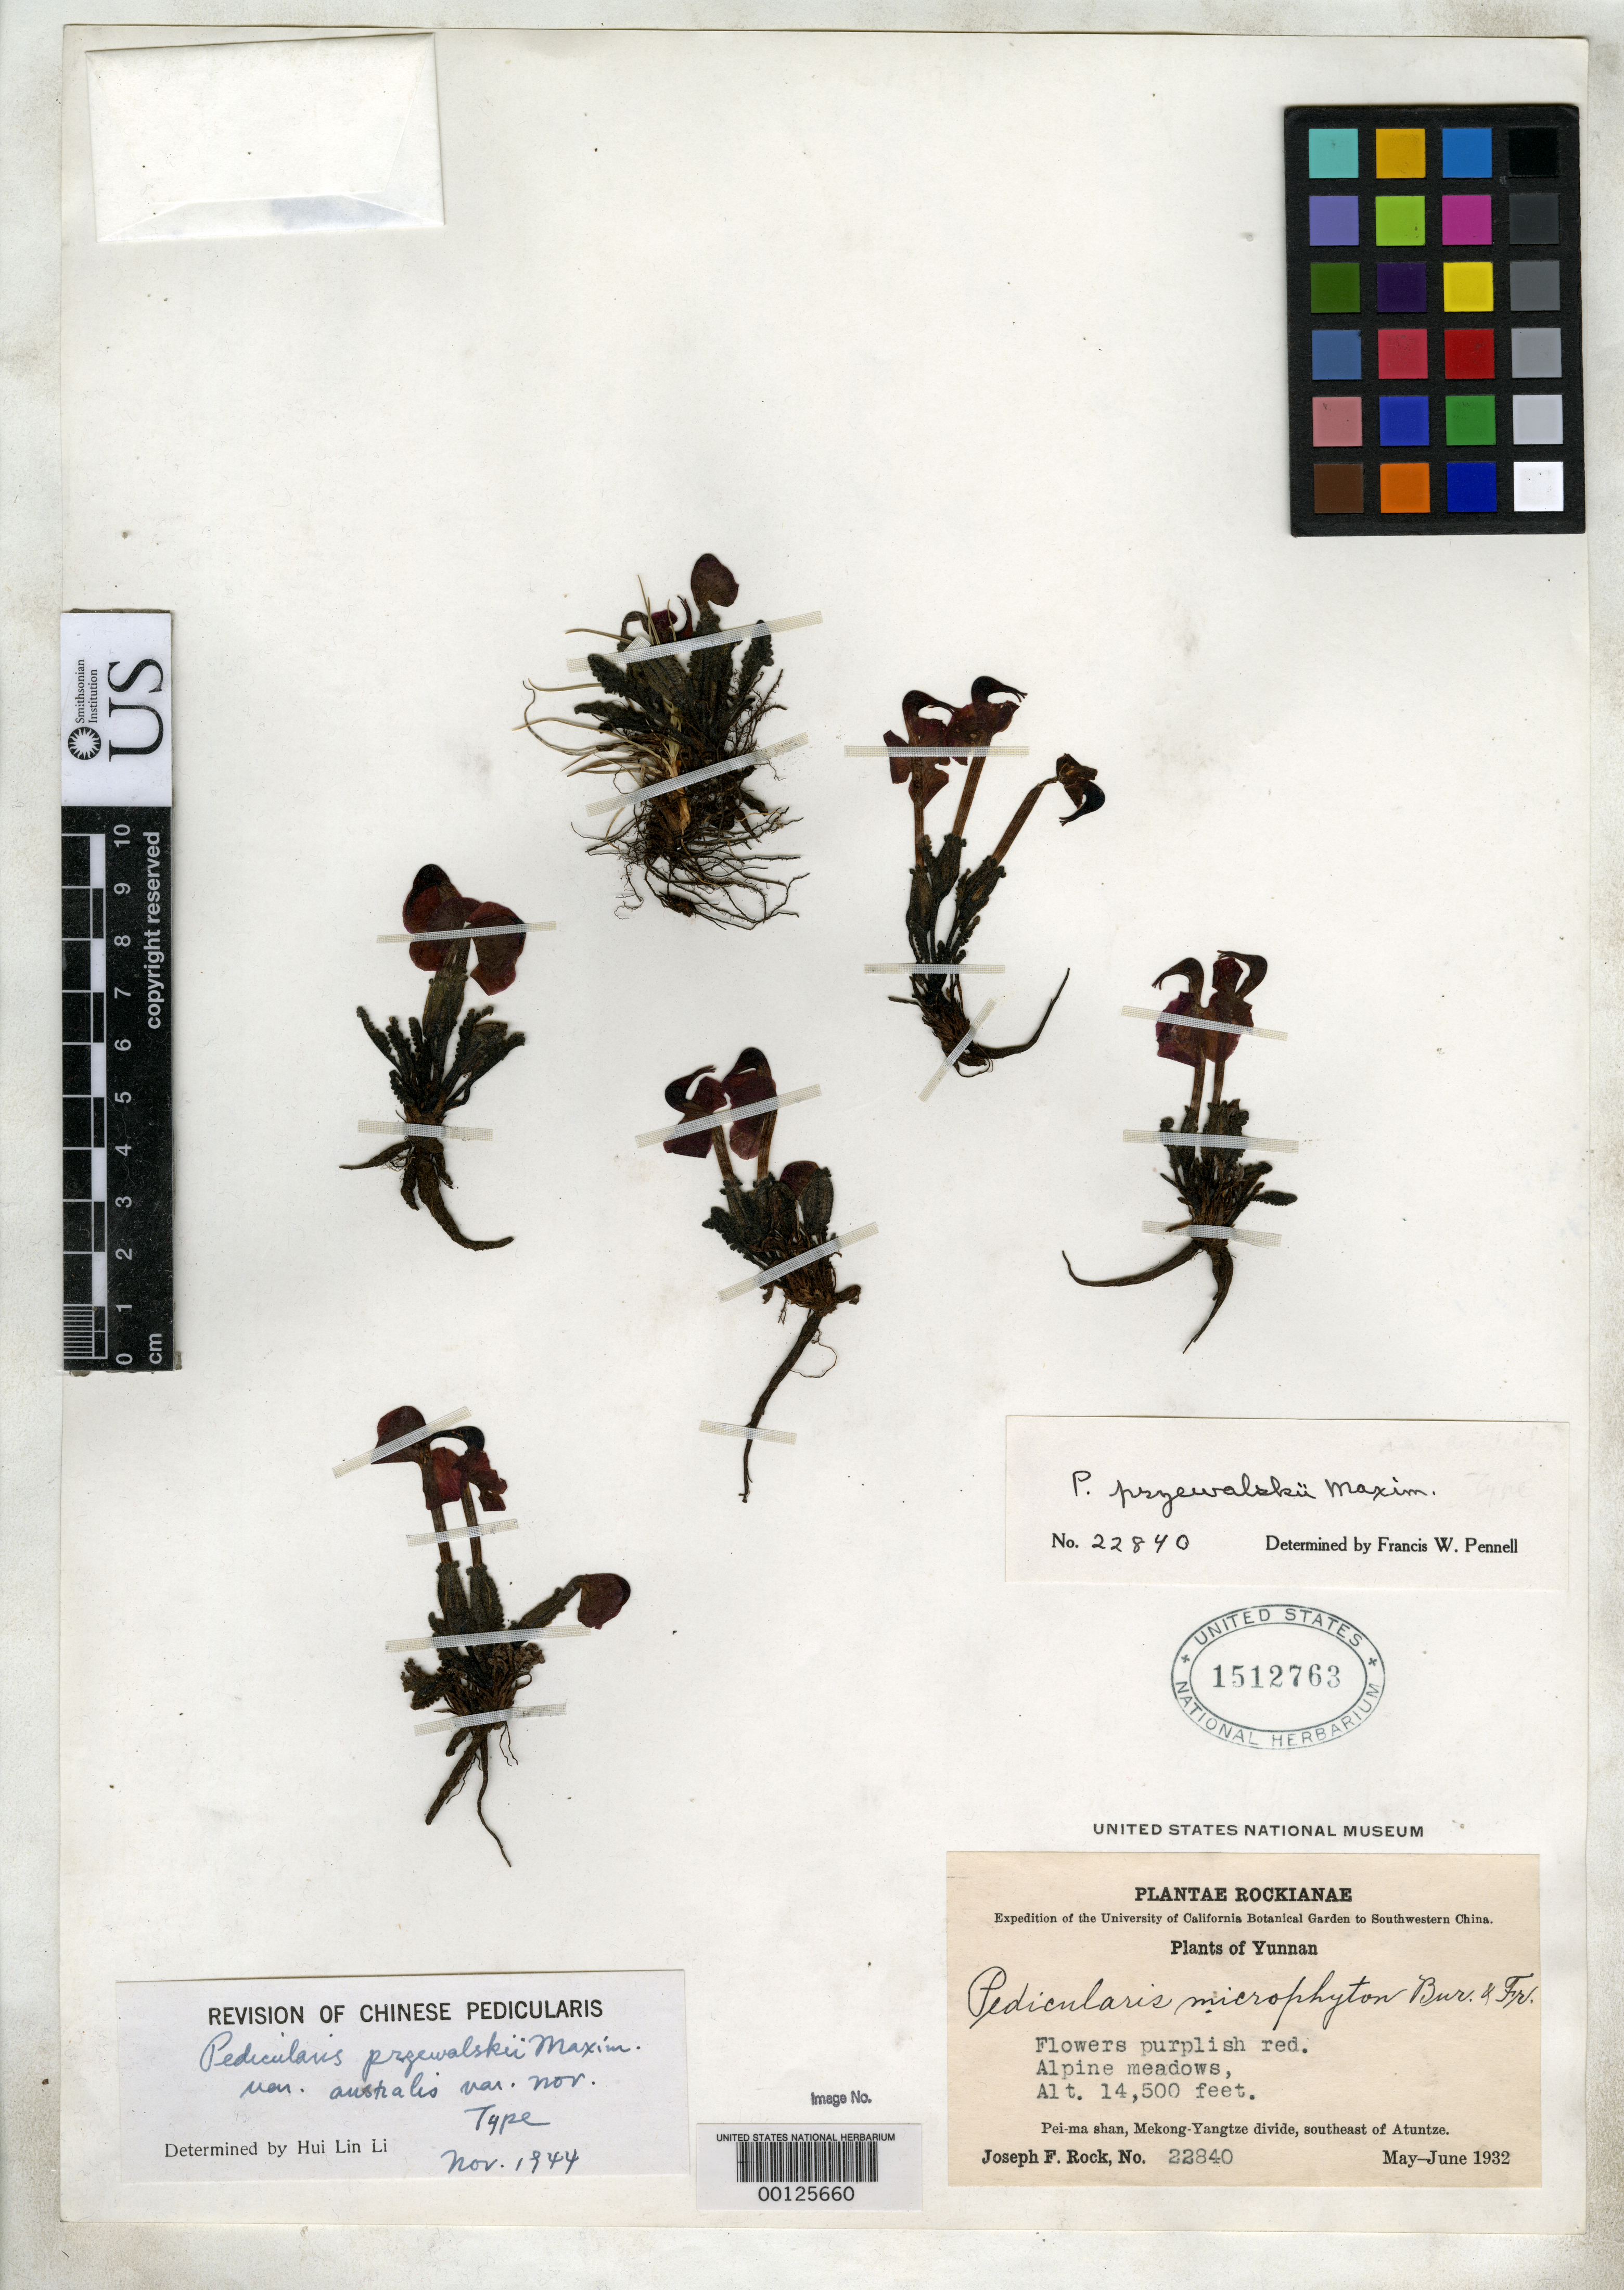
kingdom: Plantae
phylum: Tracheophyta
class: Magnoliopsida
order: Lamiales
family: Orobanchaceae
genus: Pedicularis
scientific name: Pedicularis przewalskii var. australis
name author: H.L. Li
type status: Holotype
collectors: J. F. Rock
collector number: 22840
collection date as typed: May 1932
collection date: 1932-05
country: China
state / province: Yunnan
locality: Atuntze.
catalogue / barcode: US 1512763